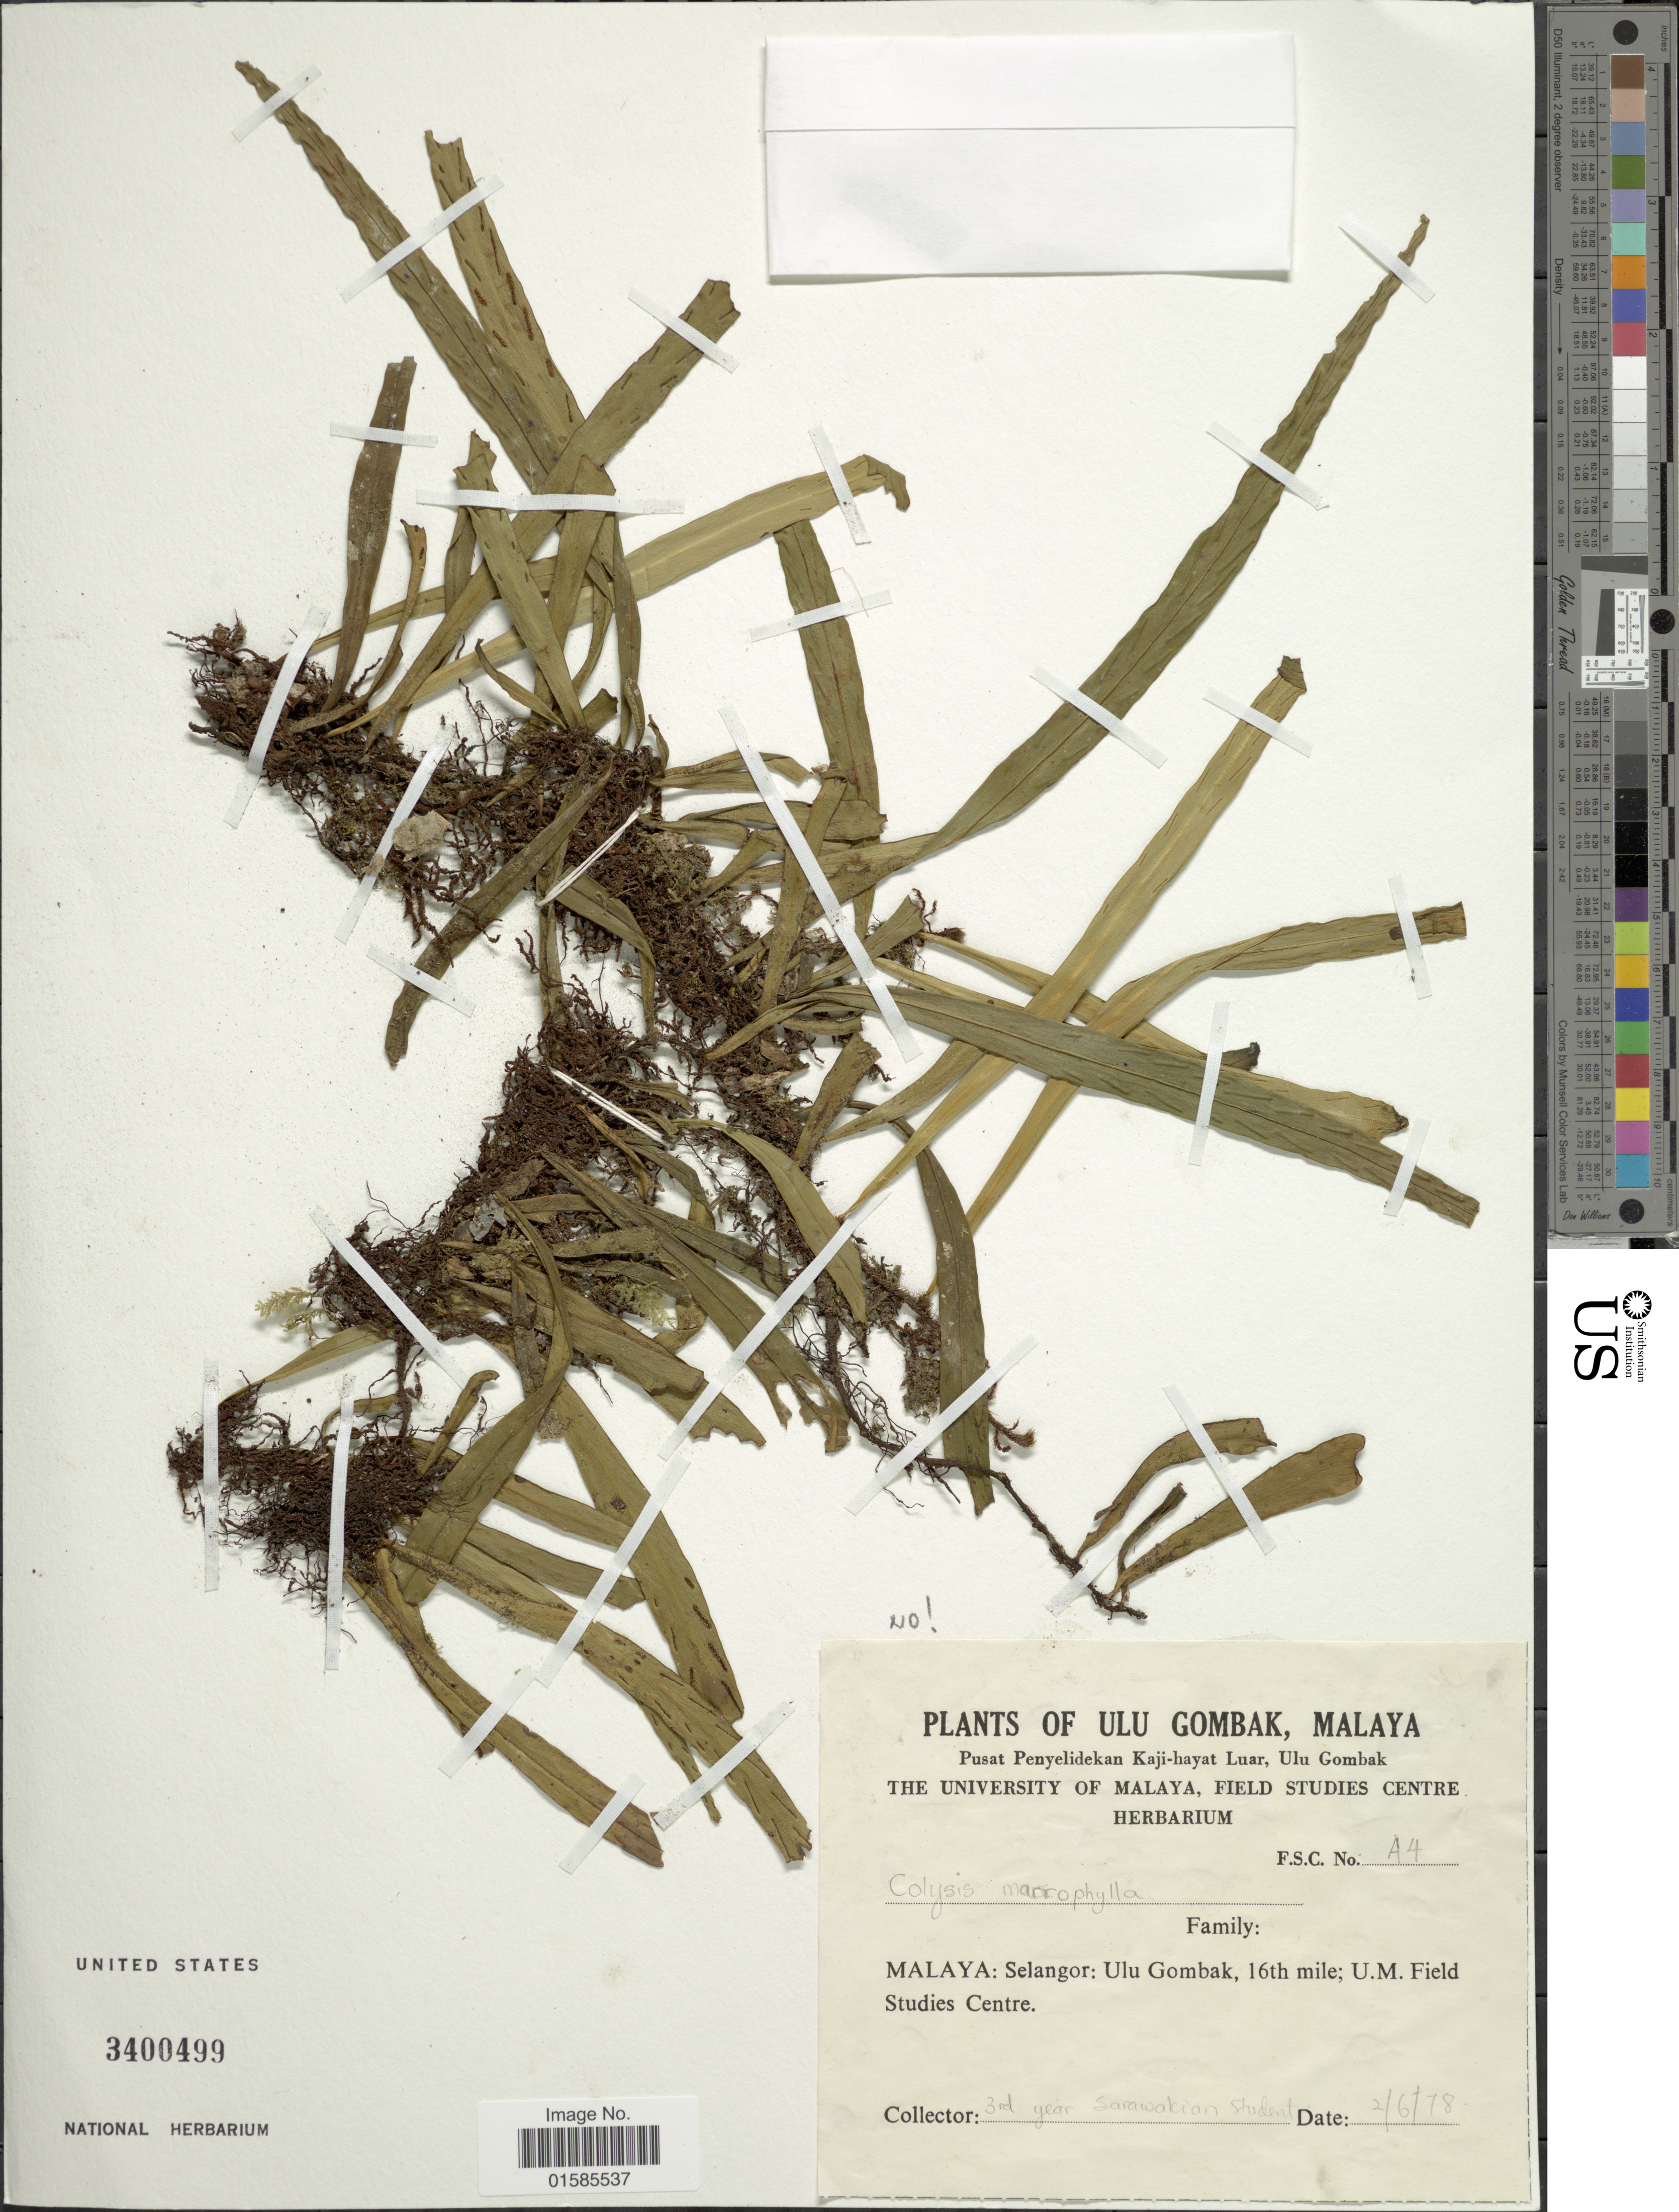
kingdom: Plantae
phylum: Tracheophyta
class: Polypodiopsida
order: Polypodiales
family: Polypodiaceae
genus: Leptochilus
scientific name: Leptochilus sp.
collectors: Student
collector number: A4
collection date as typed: Transcribed d/m/y: 2/6/78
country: Malaysia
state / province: Selangor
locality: Malaya: Selangor: ulu Gombak, 16th mile; U. M. Field Studies Centre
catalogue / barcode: US 3400499